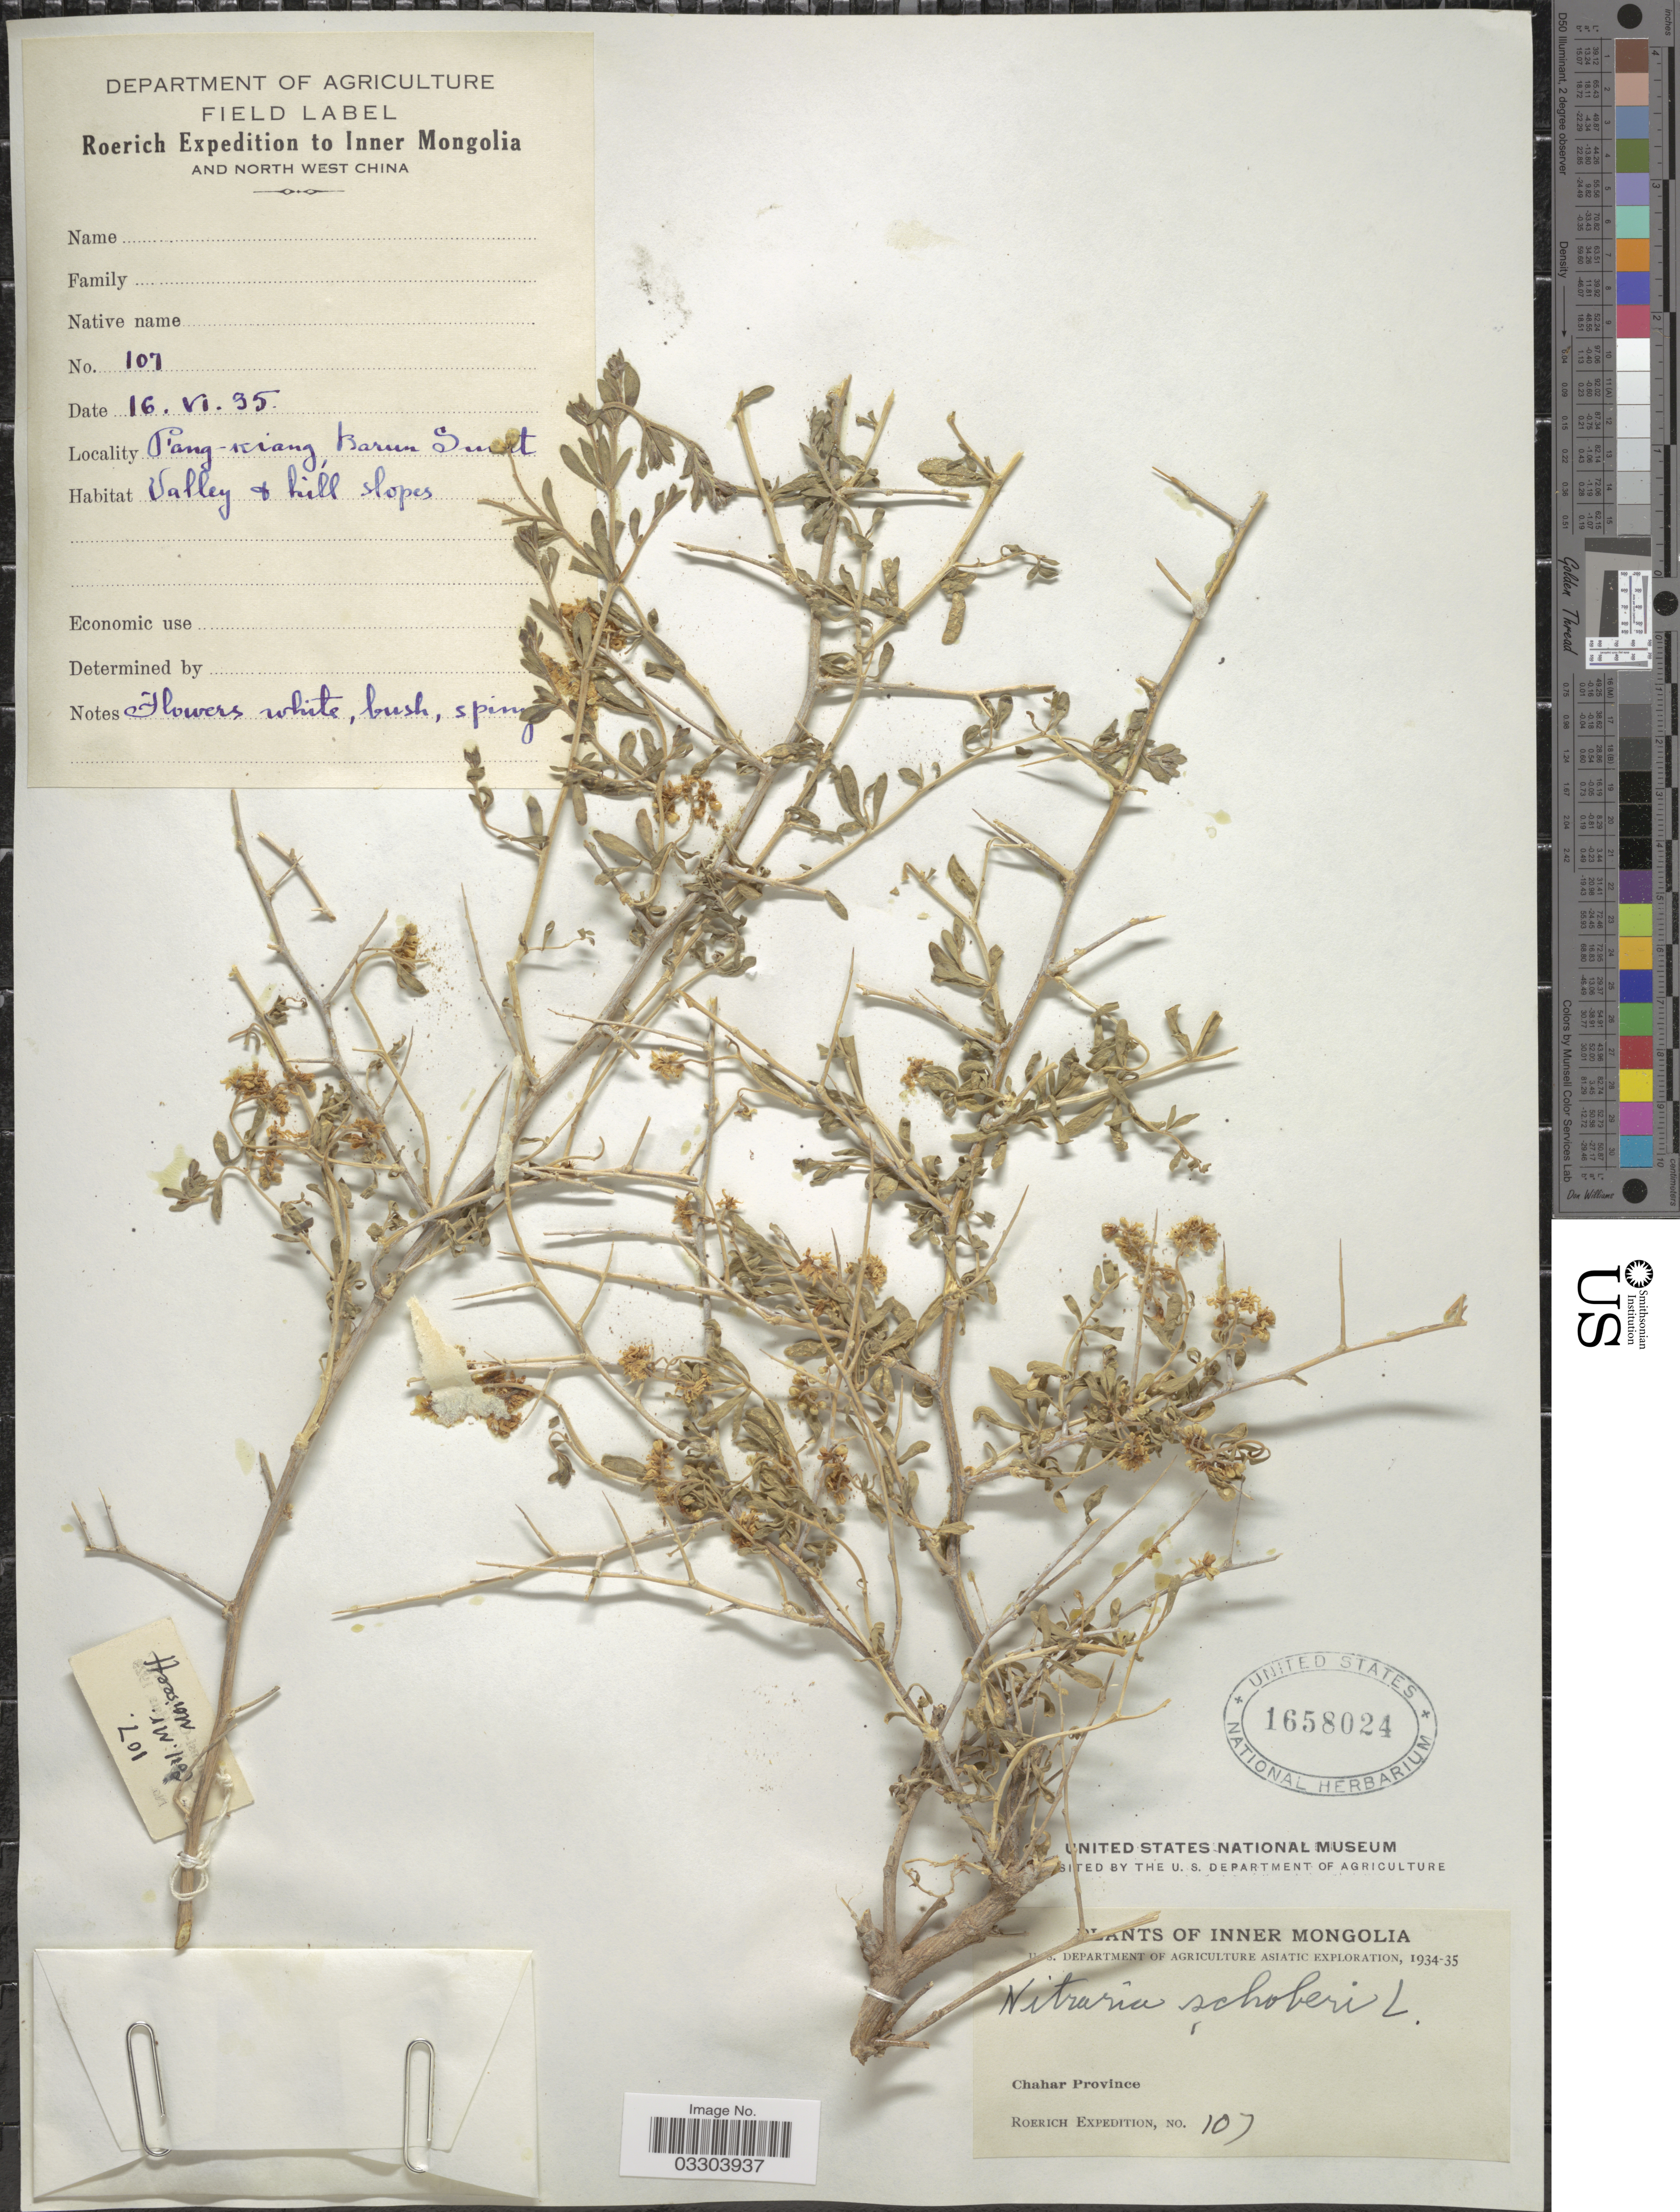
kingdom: Plantae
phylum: Tracheophyta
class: Magnoliopsida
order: Sapindales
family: Nitrariaceae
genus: Nitraria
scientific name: Nitraria schoberi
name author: L.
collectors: Roerich Expedition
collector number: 107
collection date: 1935-06-16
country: China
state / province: Nei Monggol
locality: Inner Mongolia and North West China. Piang-kiang. Barun Sunit. Chahar Province.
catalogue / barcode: US 1658024